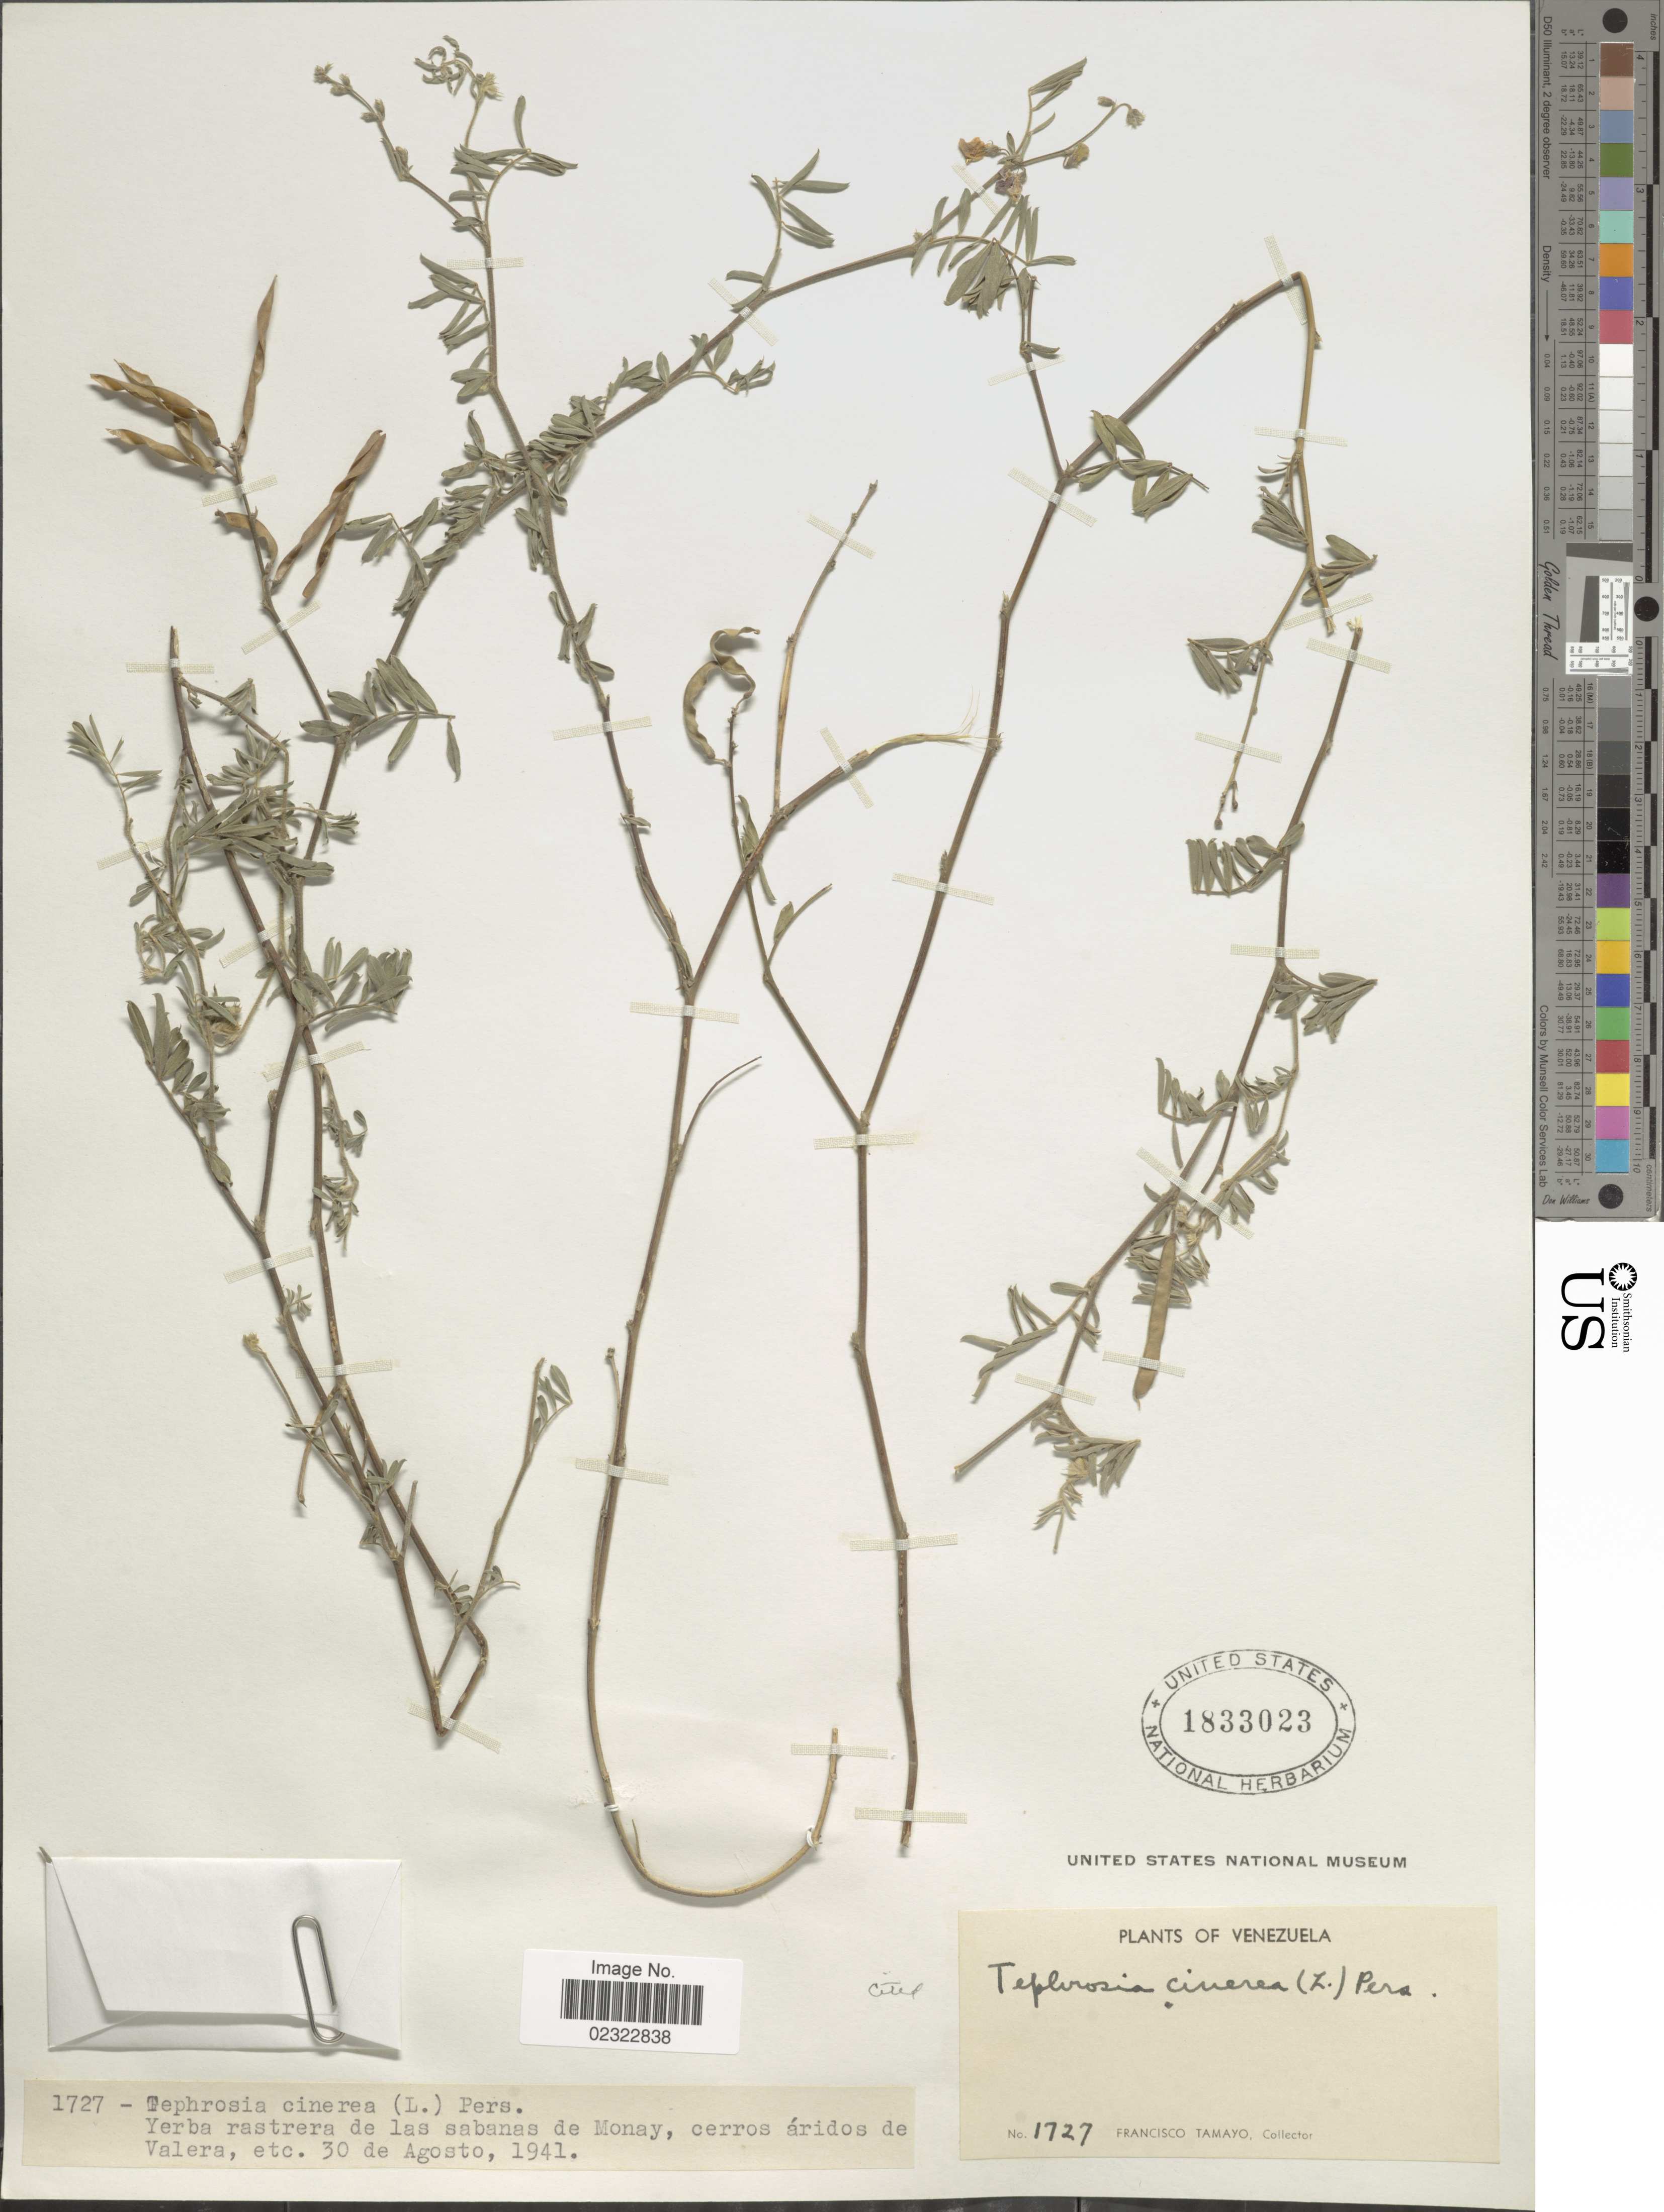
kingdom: Plantae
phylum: Tracheophyta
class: Magnoliopsida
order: Fabales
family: Fabaceae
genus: Tephrosia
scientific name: Tephrosia cinerea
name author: (L.) Pers.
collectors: F. Tamayo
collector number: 1727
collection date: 1941-08-30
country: Venezuela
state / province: Trujillo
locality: Yerba rastera de las sabanas de Monay, cerros aridos de Valera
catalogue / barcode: US 1833023